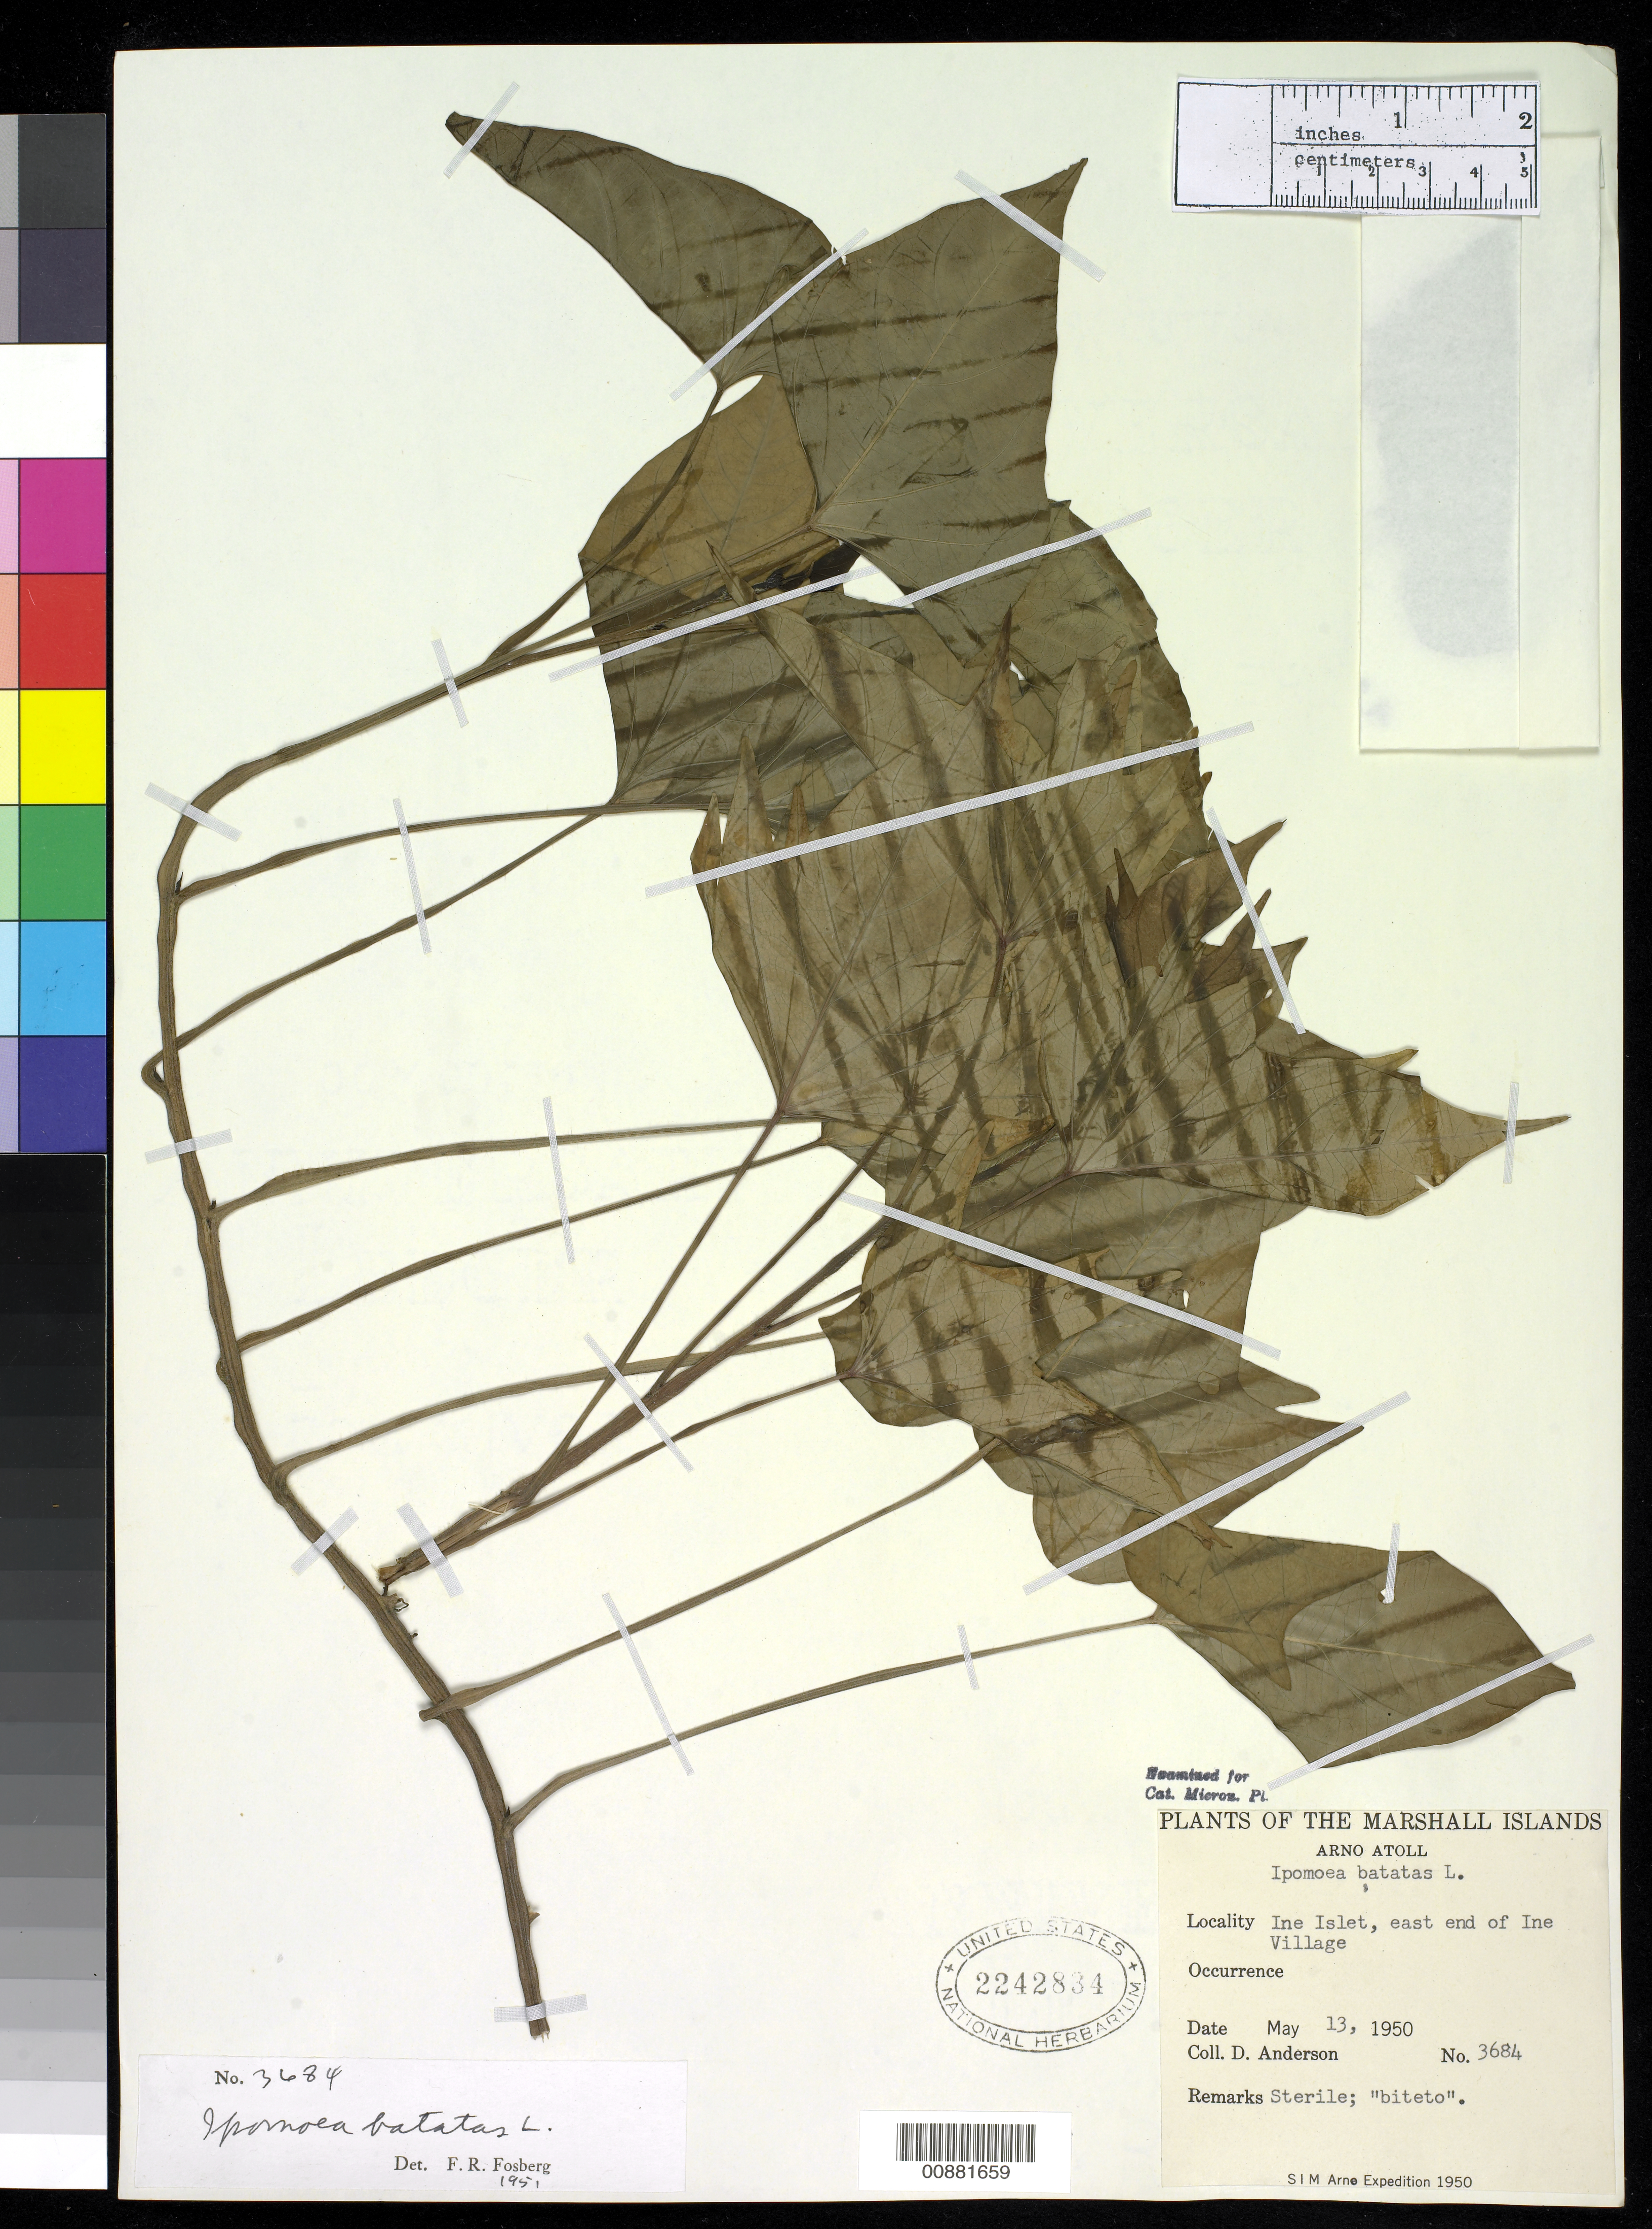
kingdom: Plantae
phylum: Tracheophyta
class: Magnoliopsida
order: Solanales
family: Convolvulaceae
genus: Ipomoea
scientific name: Ipomoea batatas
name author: (L.) Lam.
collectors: D. Anderson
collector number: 3684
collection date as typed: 13 May 1950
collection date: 1950-05-13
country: Marshall Islands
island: Arno Atoll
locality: Ine Islet, E end of Ine Village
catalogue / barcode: US 2242834